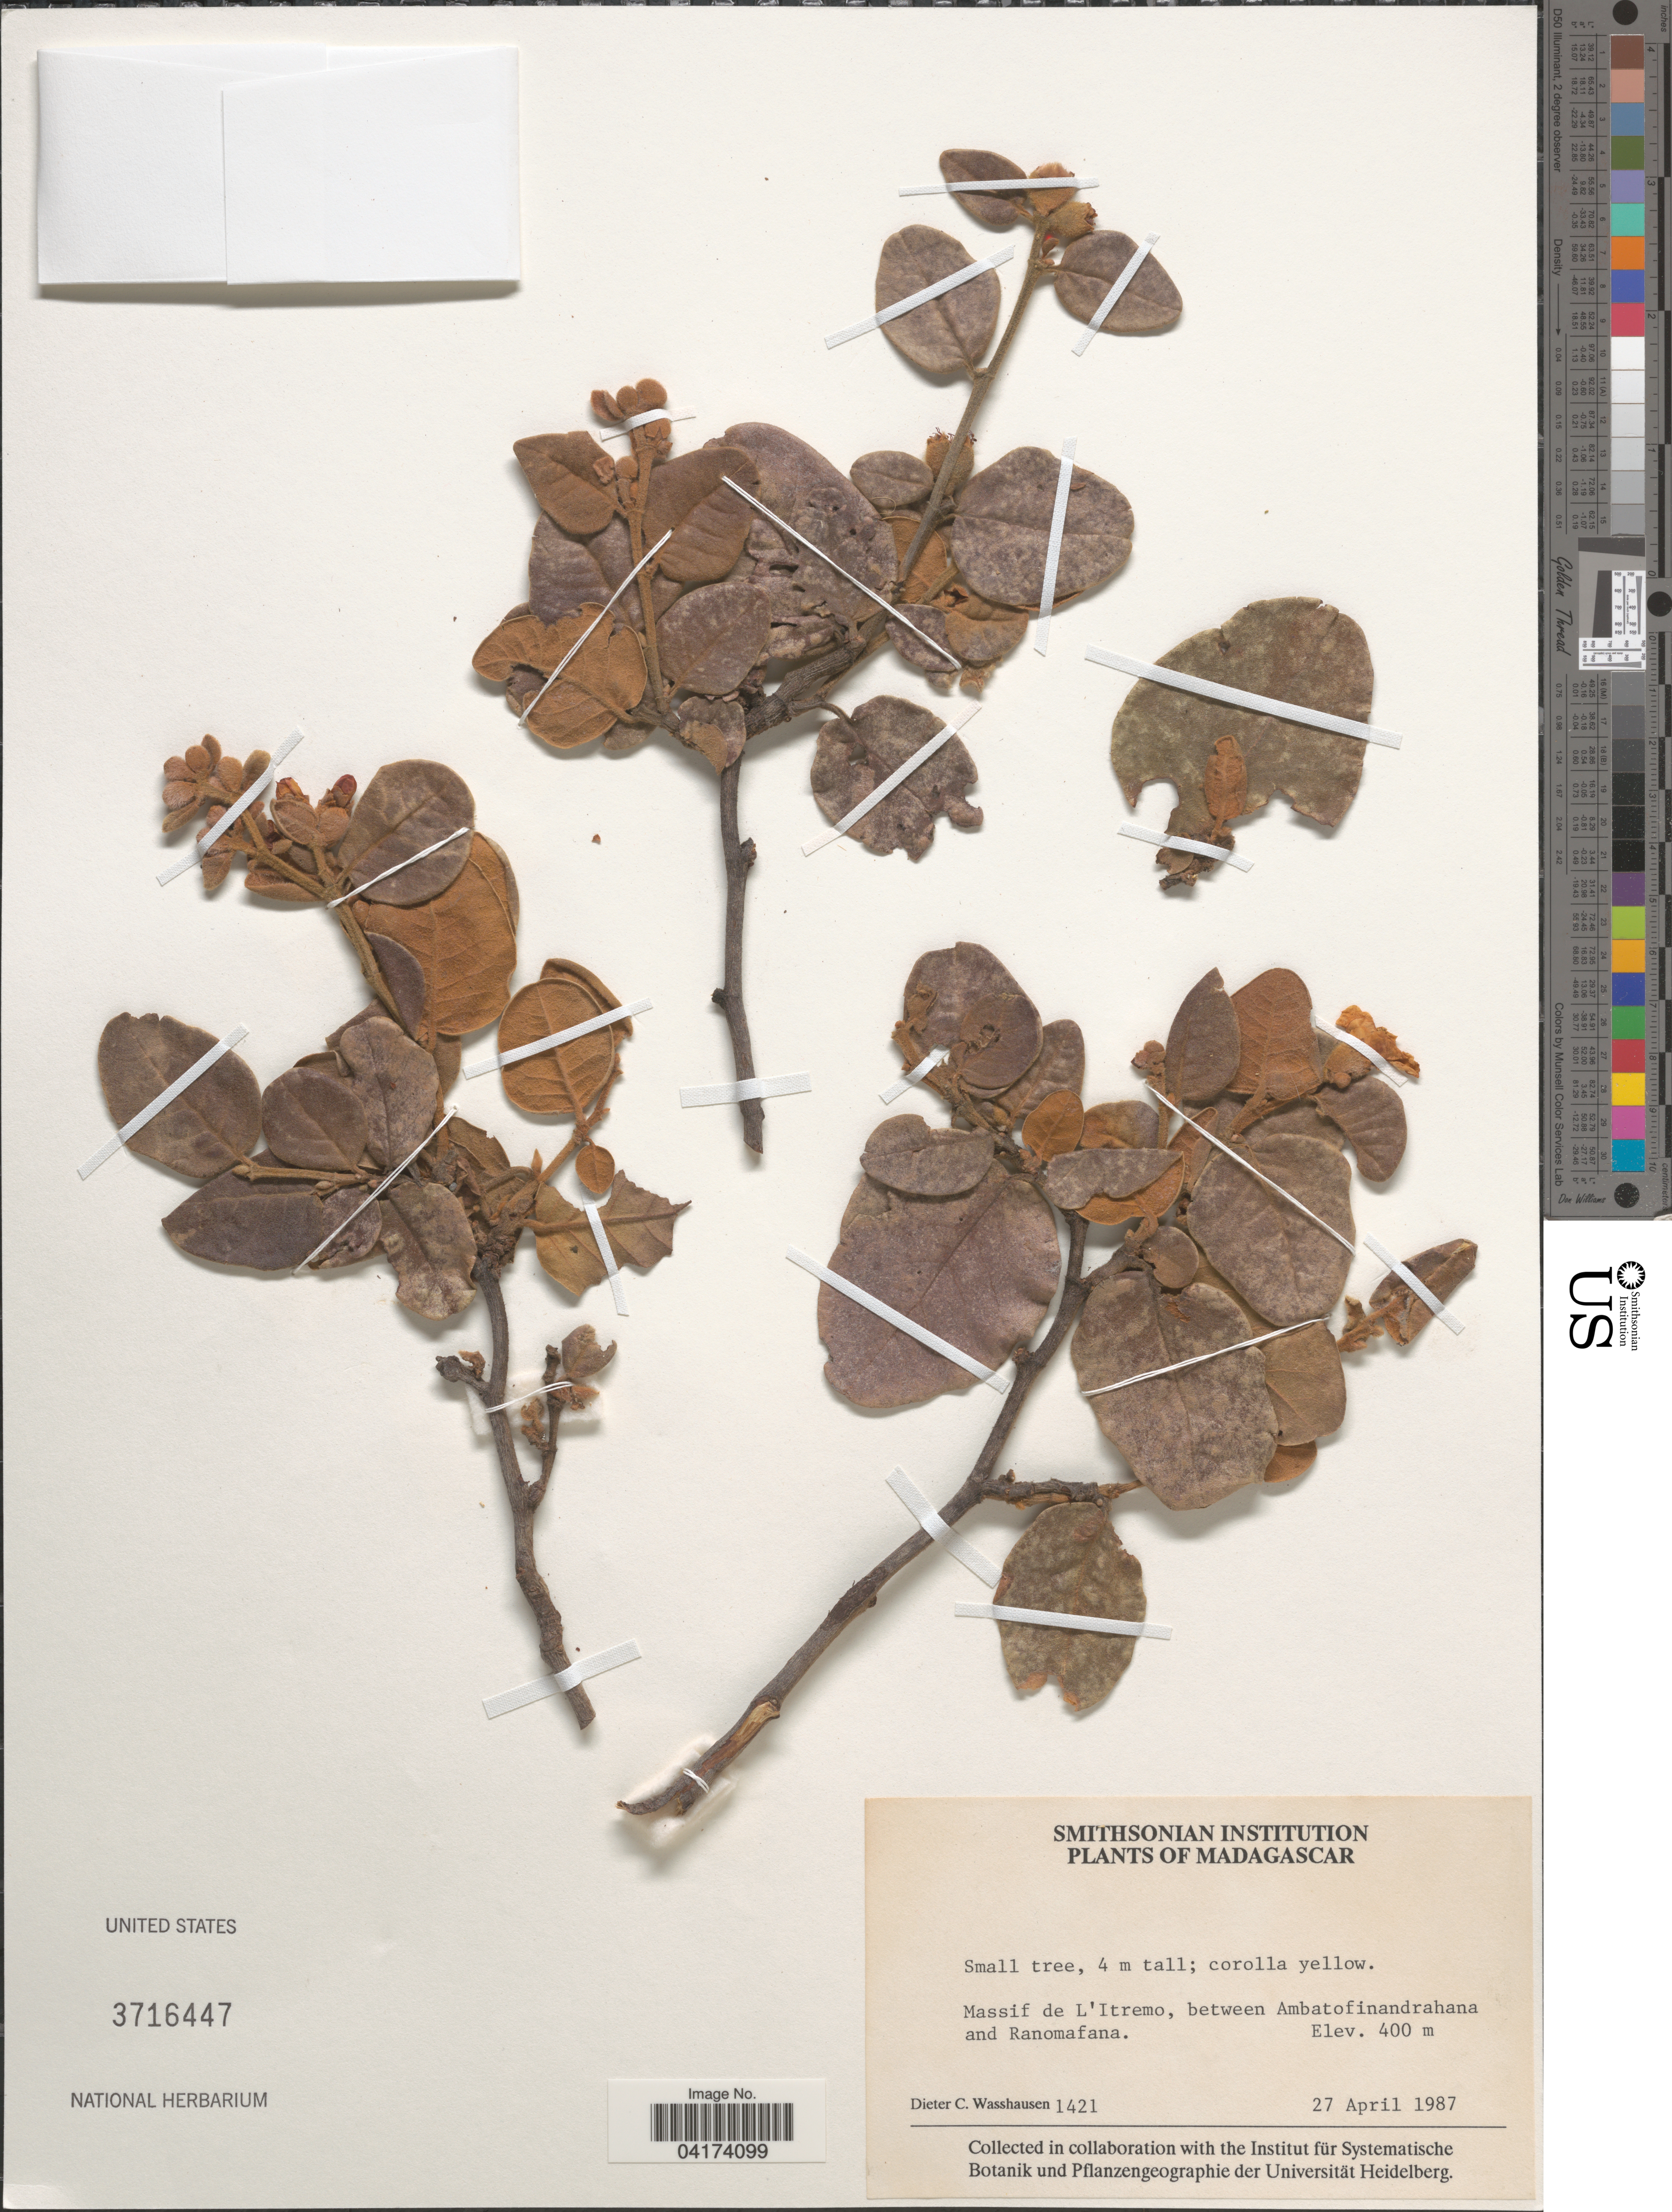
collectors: D. C. Wasshausen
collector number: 1421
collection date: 1987-04-27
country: Madagascar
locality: Massif de L'Itremo, between Ambatofinandrahana and Ranomafana.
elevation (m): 400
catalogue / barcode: US 3716447